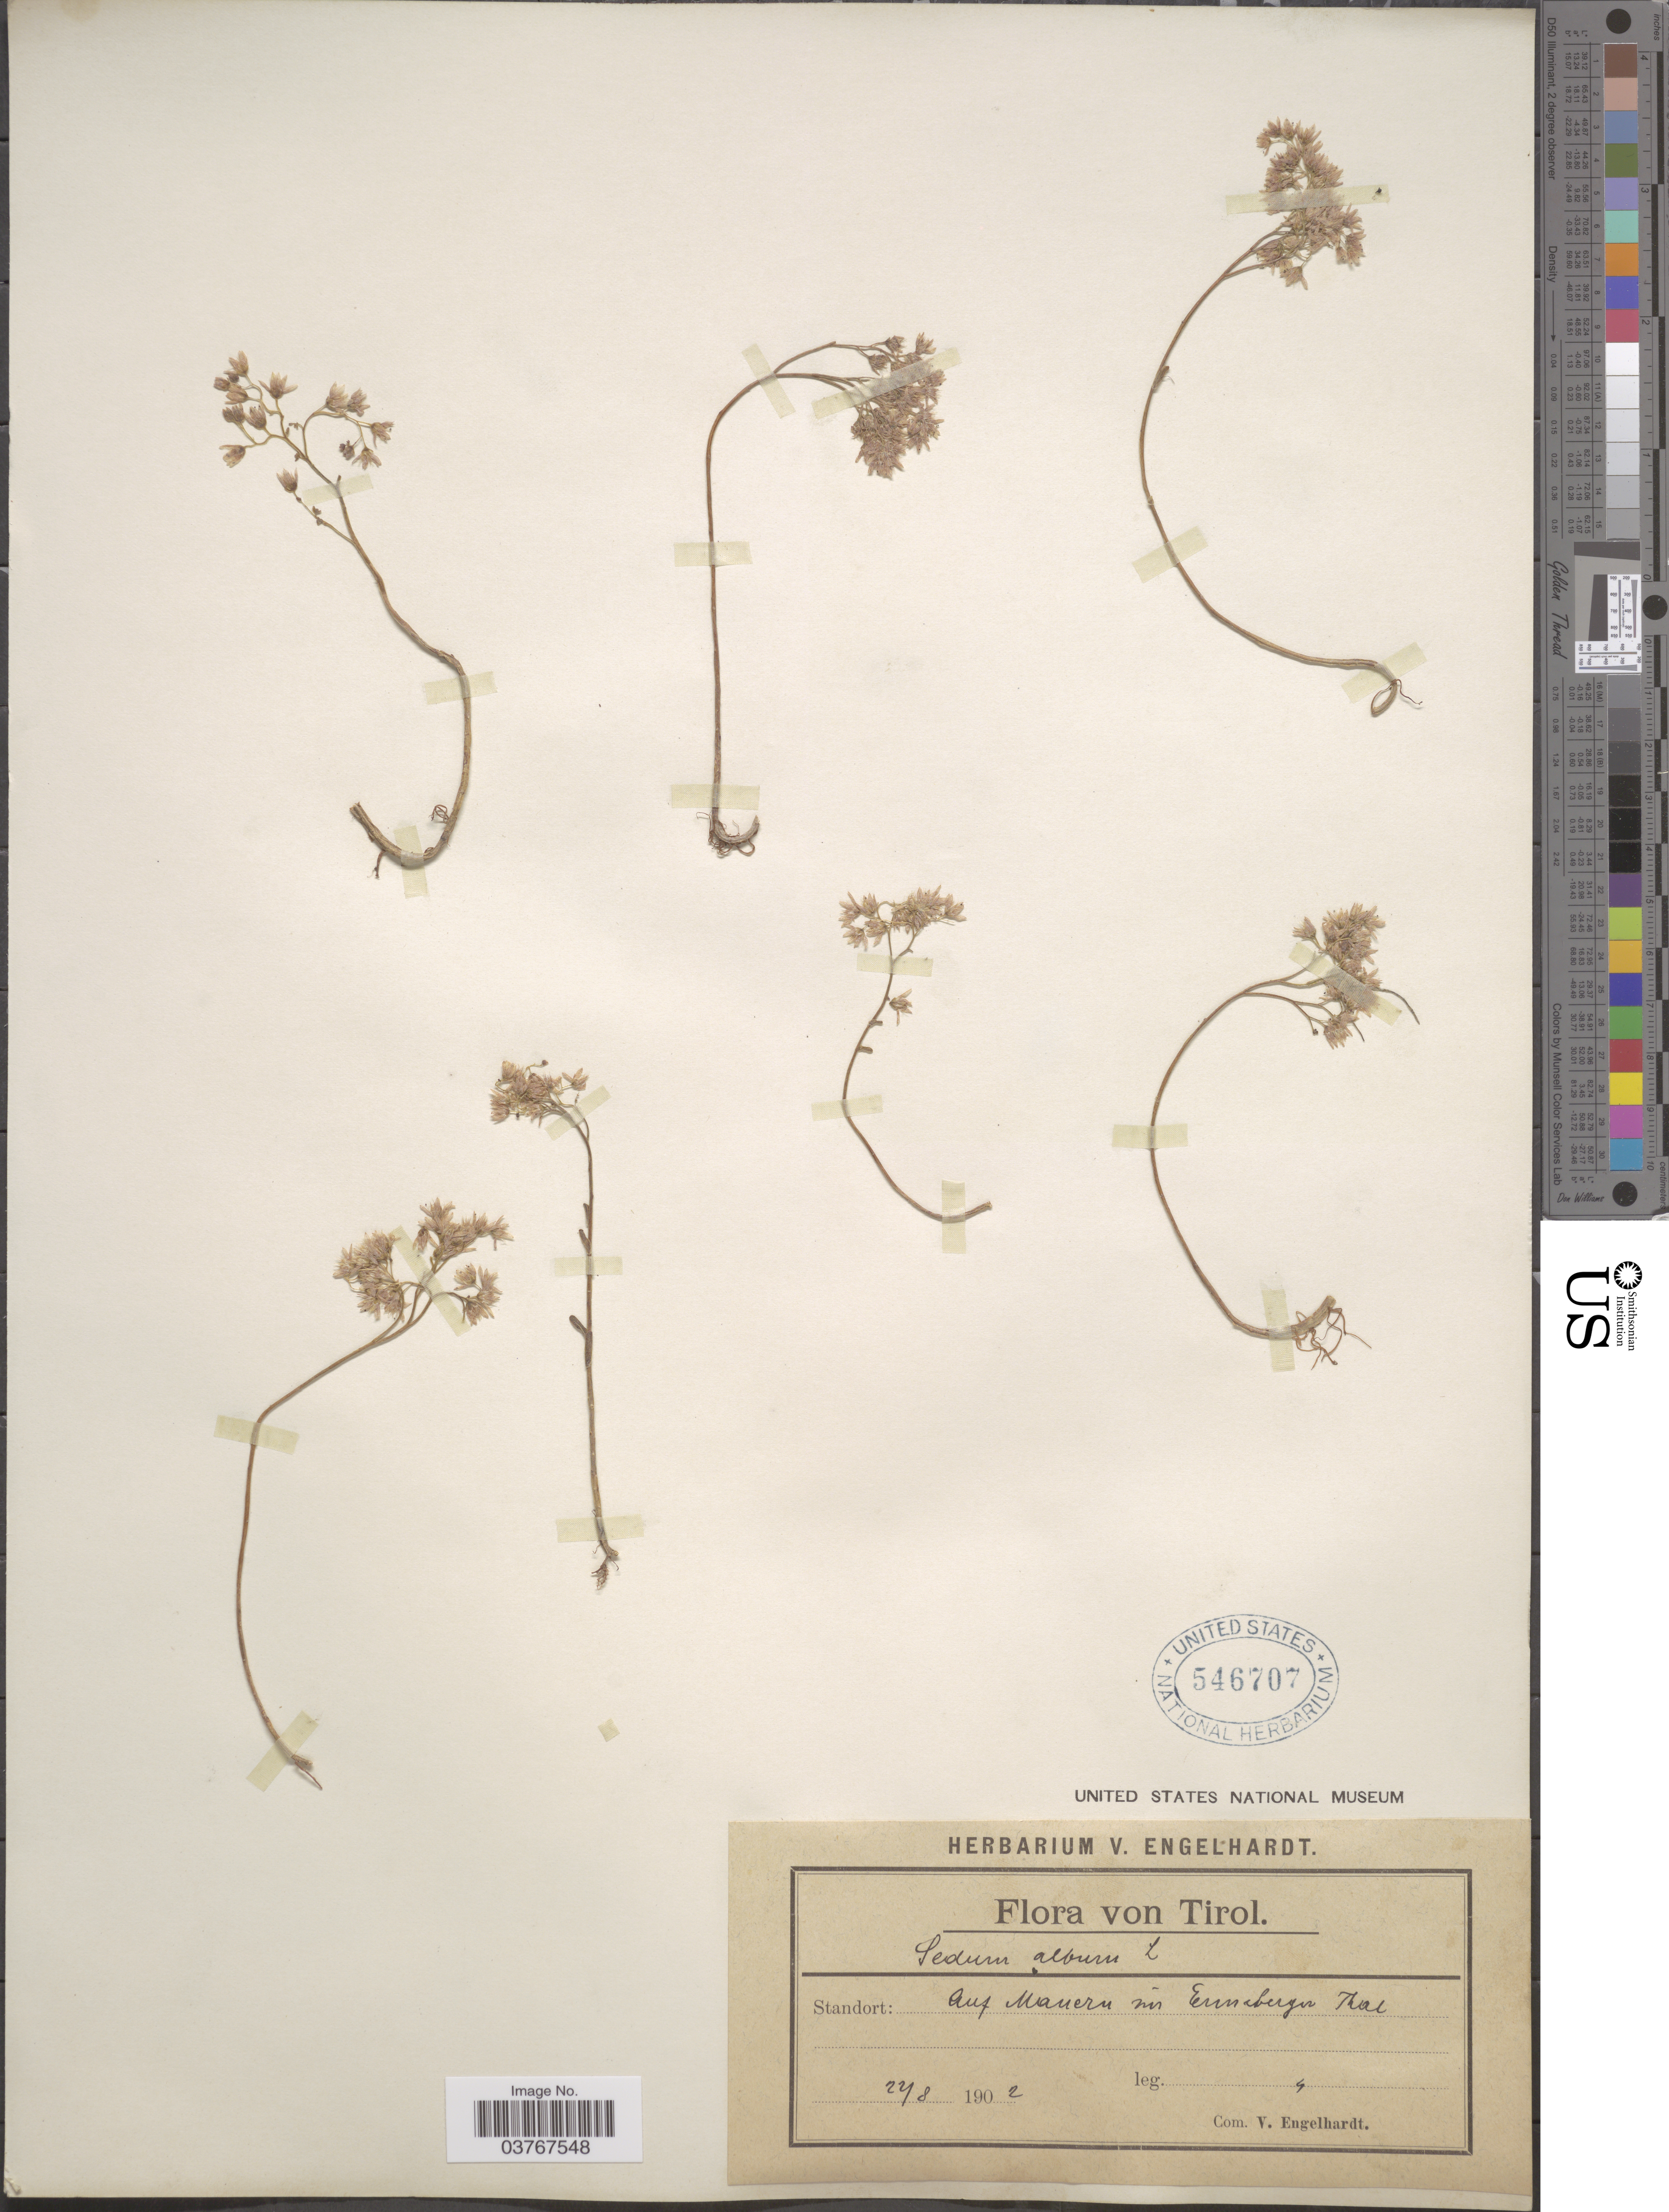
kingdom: Plantae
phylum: Tracheophyta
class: Magnoliopsida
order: Saxifragales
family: Crassulaceae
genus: Sedum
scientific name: Sedum album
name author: L.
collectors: V. Engelhardt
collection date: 1902-08-22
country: Austria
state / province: Tirol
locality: Auf Mauern im Enneberger Thal.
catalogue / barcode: US 546707